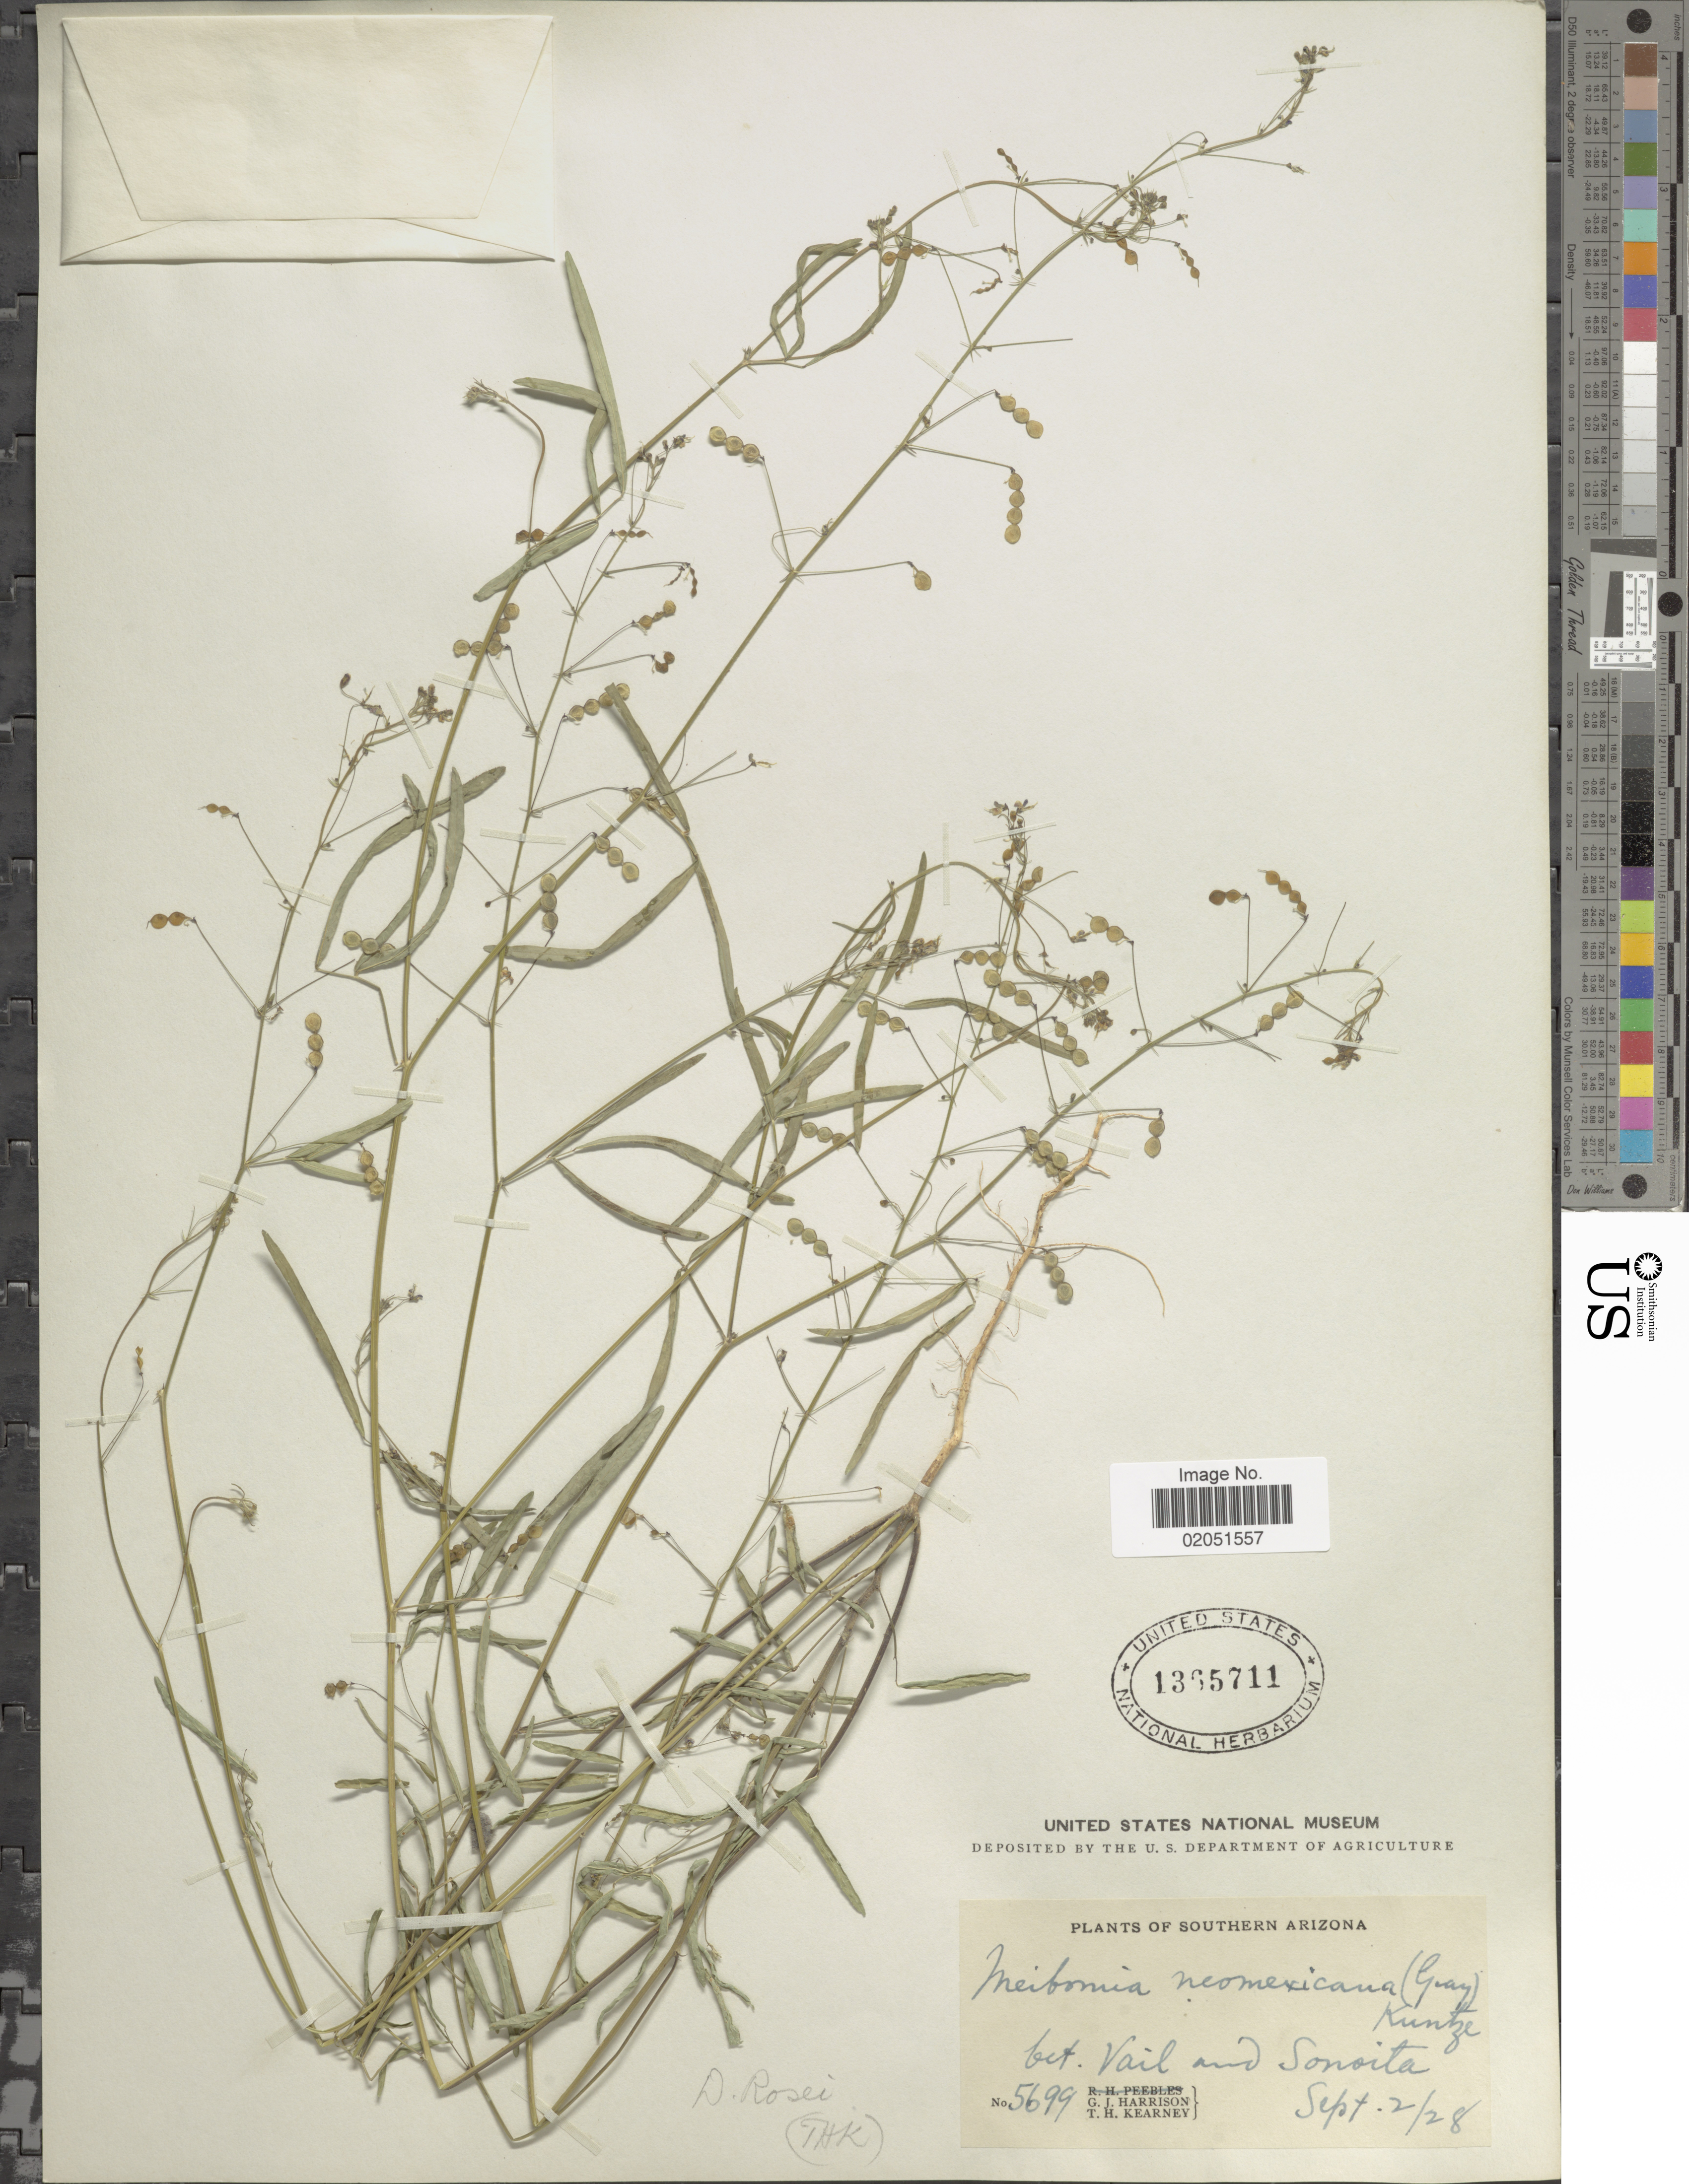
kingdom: Plantae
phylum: Tracheophyta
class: Magnoliopsida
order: Fabales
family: Fabaceae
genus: Desmodium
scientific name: Desmodium rosei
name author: B.G. Schub.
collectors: G. J. Harrison & T. H. Kearney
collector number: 5699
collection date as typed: Transcribed d/m/y: 2/9/28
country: United States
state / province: Arizona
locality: Southern Arizona, bet. Vail and Sonoita.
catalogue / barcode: US 1395711